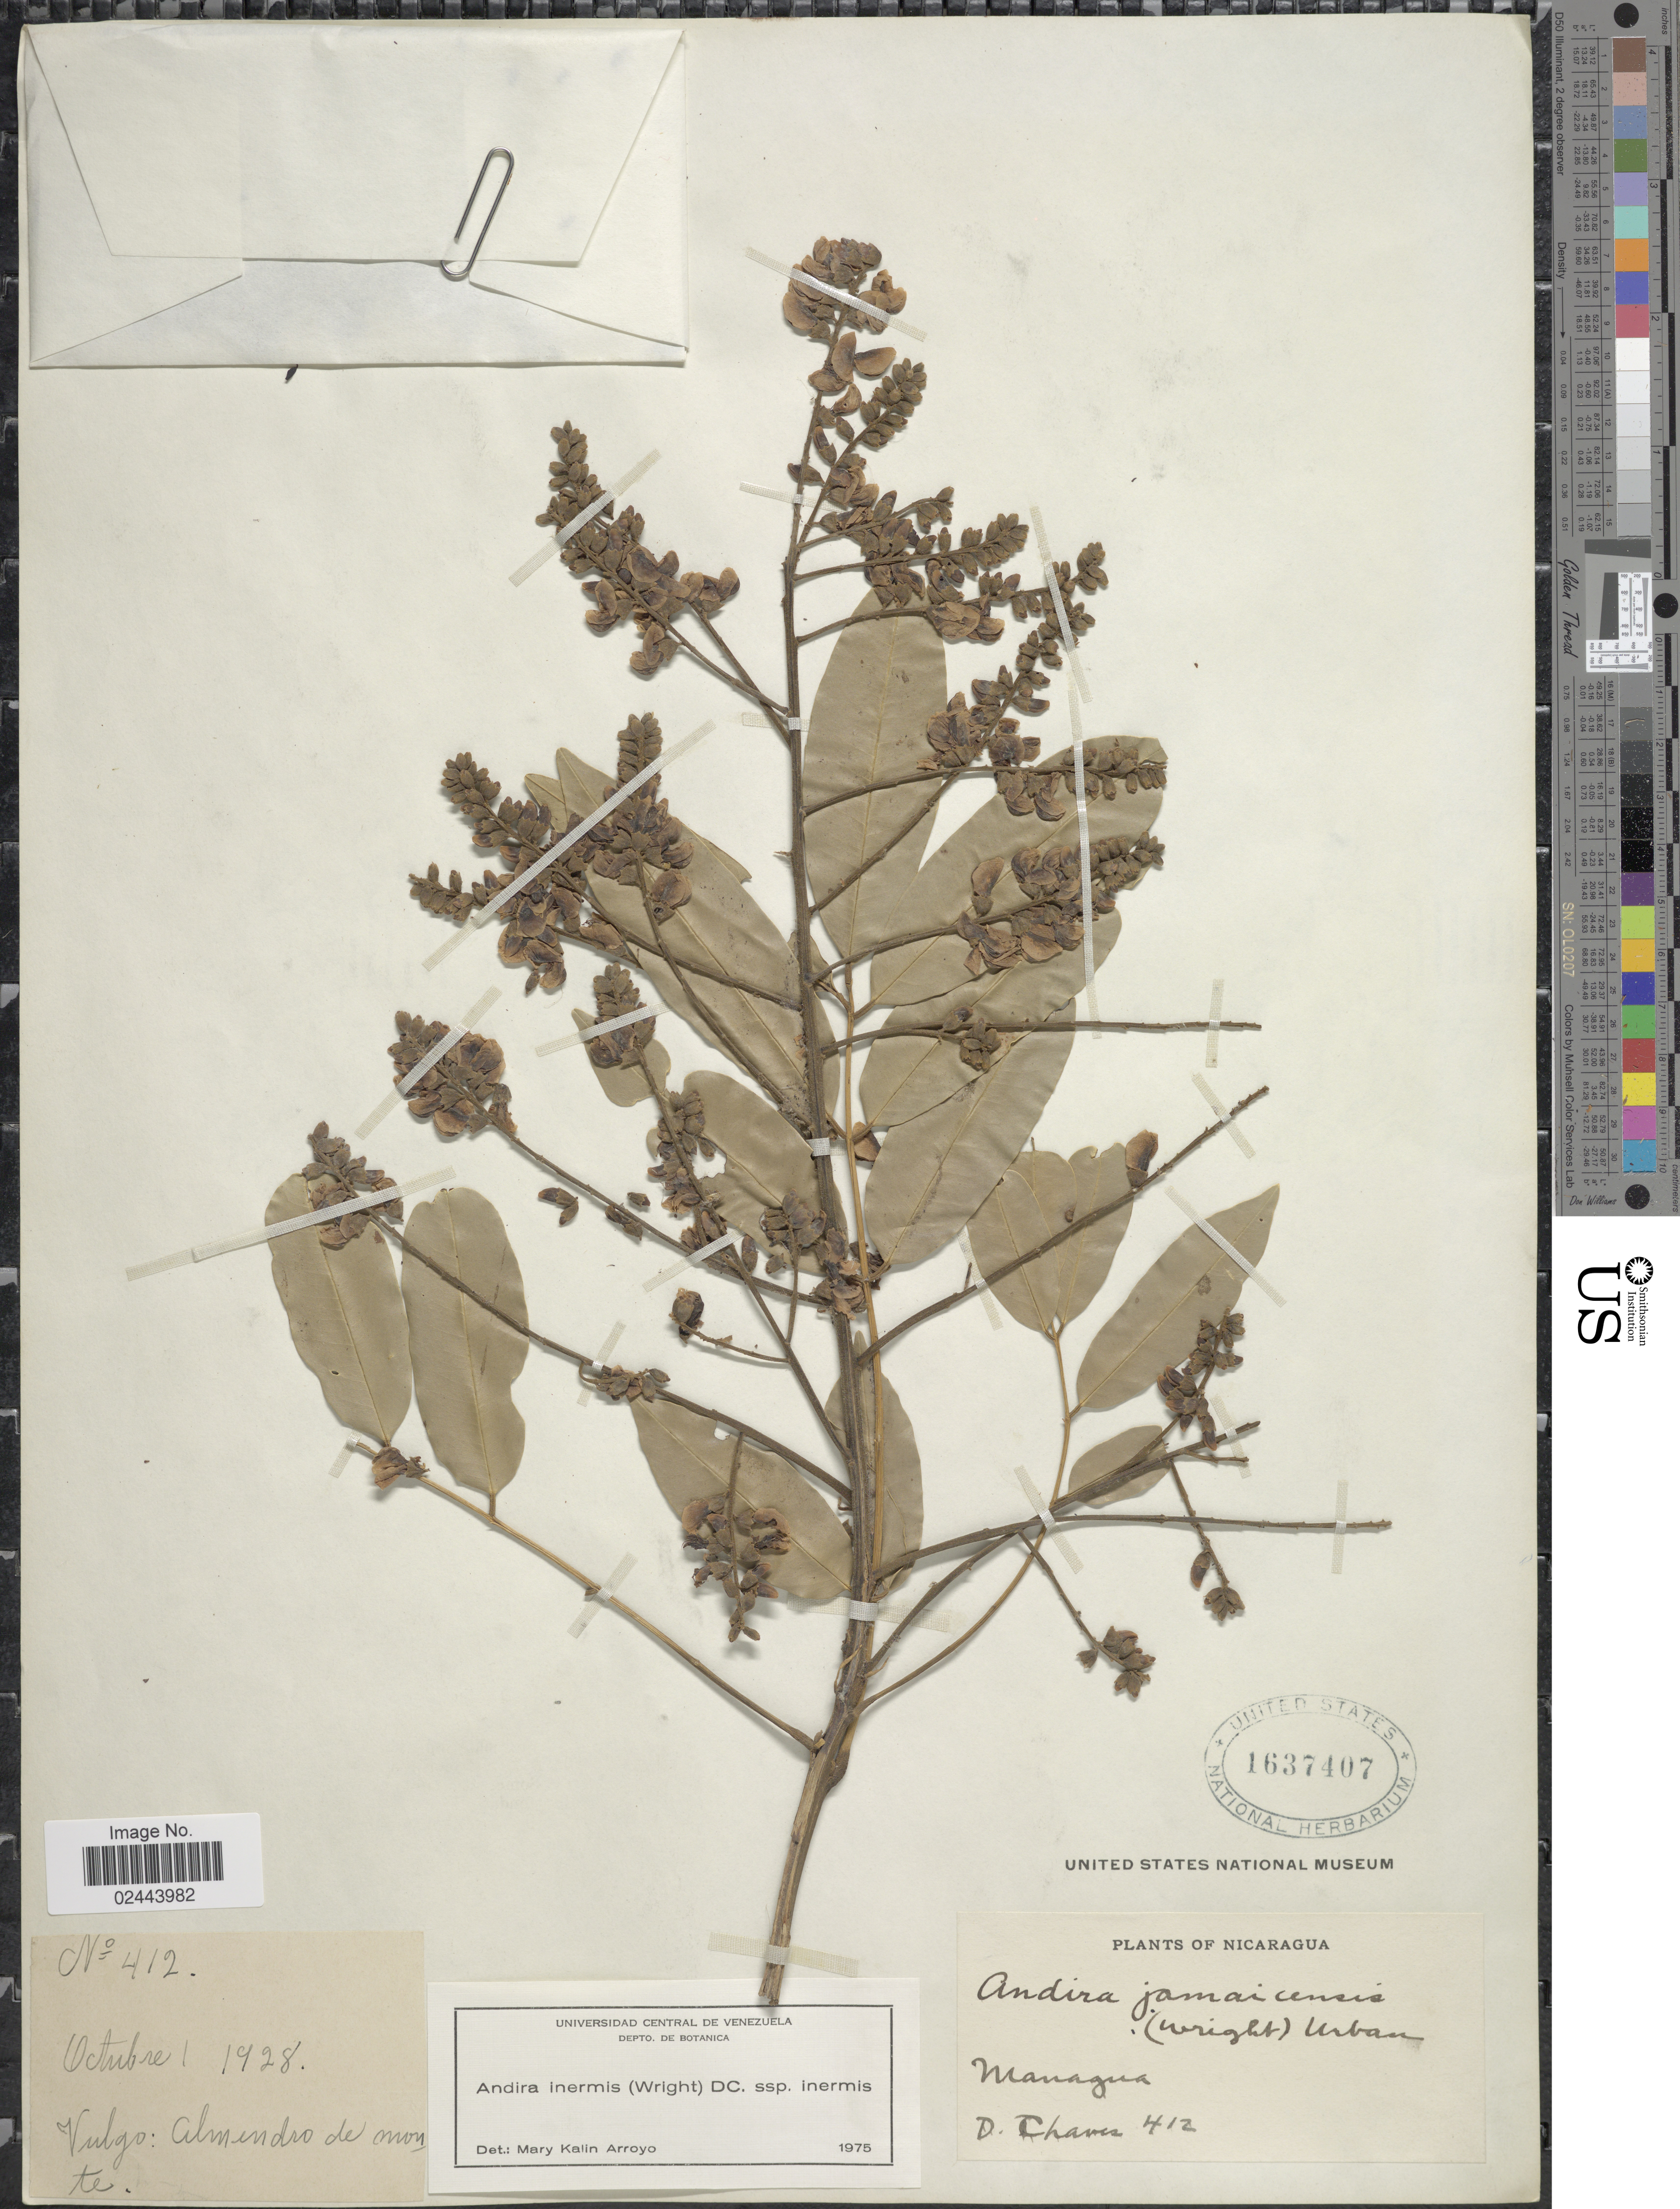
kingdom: Plantae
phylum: Tracheophyta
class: Magnoliopsida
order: Fabales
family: Fabaceae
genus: Andira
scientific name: Andira inermis subsp. inermis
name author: (W. Wright) Kunth ex DC.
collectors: D. Chaves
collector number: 412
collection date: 1928-10-01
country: Nicaragua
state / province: Managua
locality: Vulgo: Almendro de monte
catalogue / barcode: US 1637407